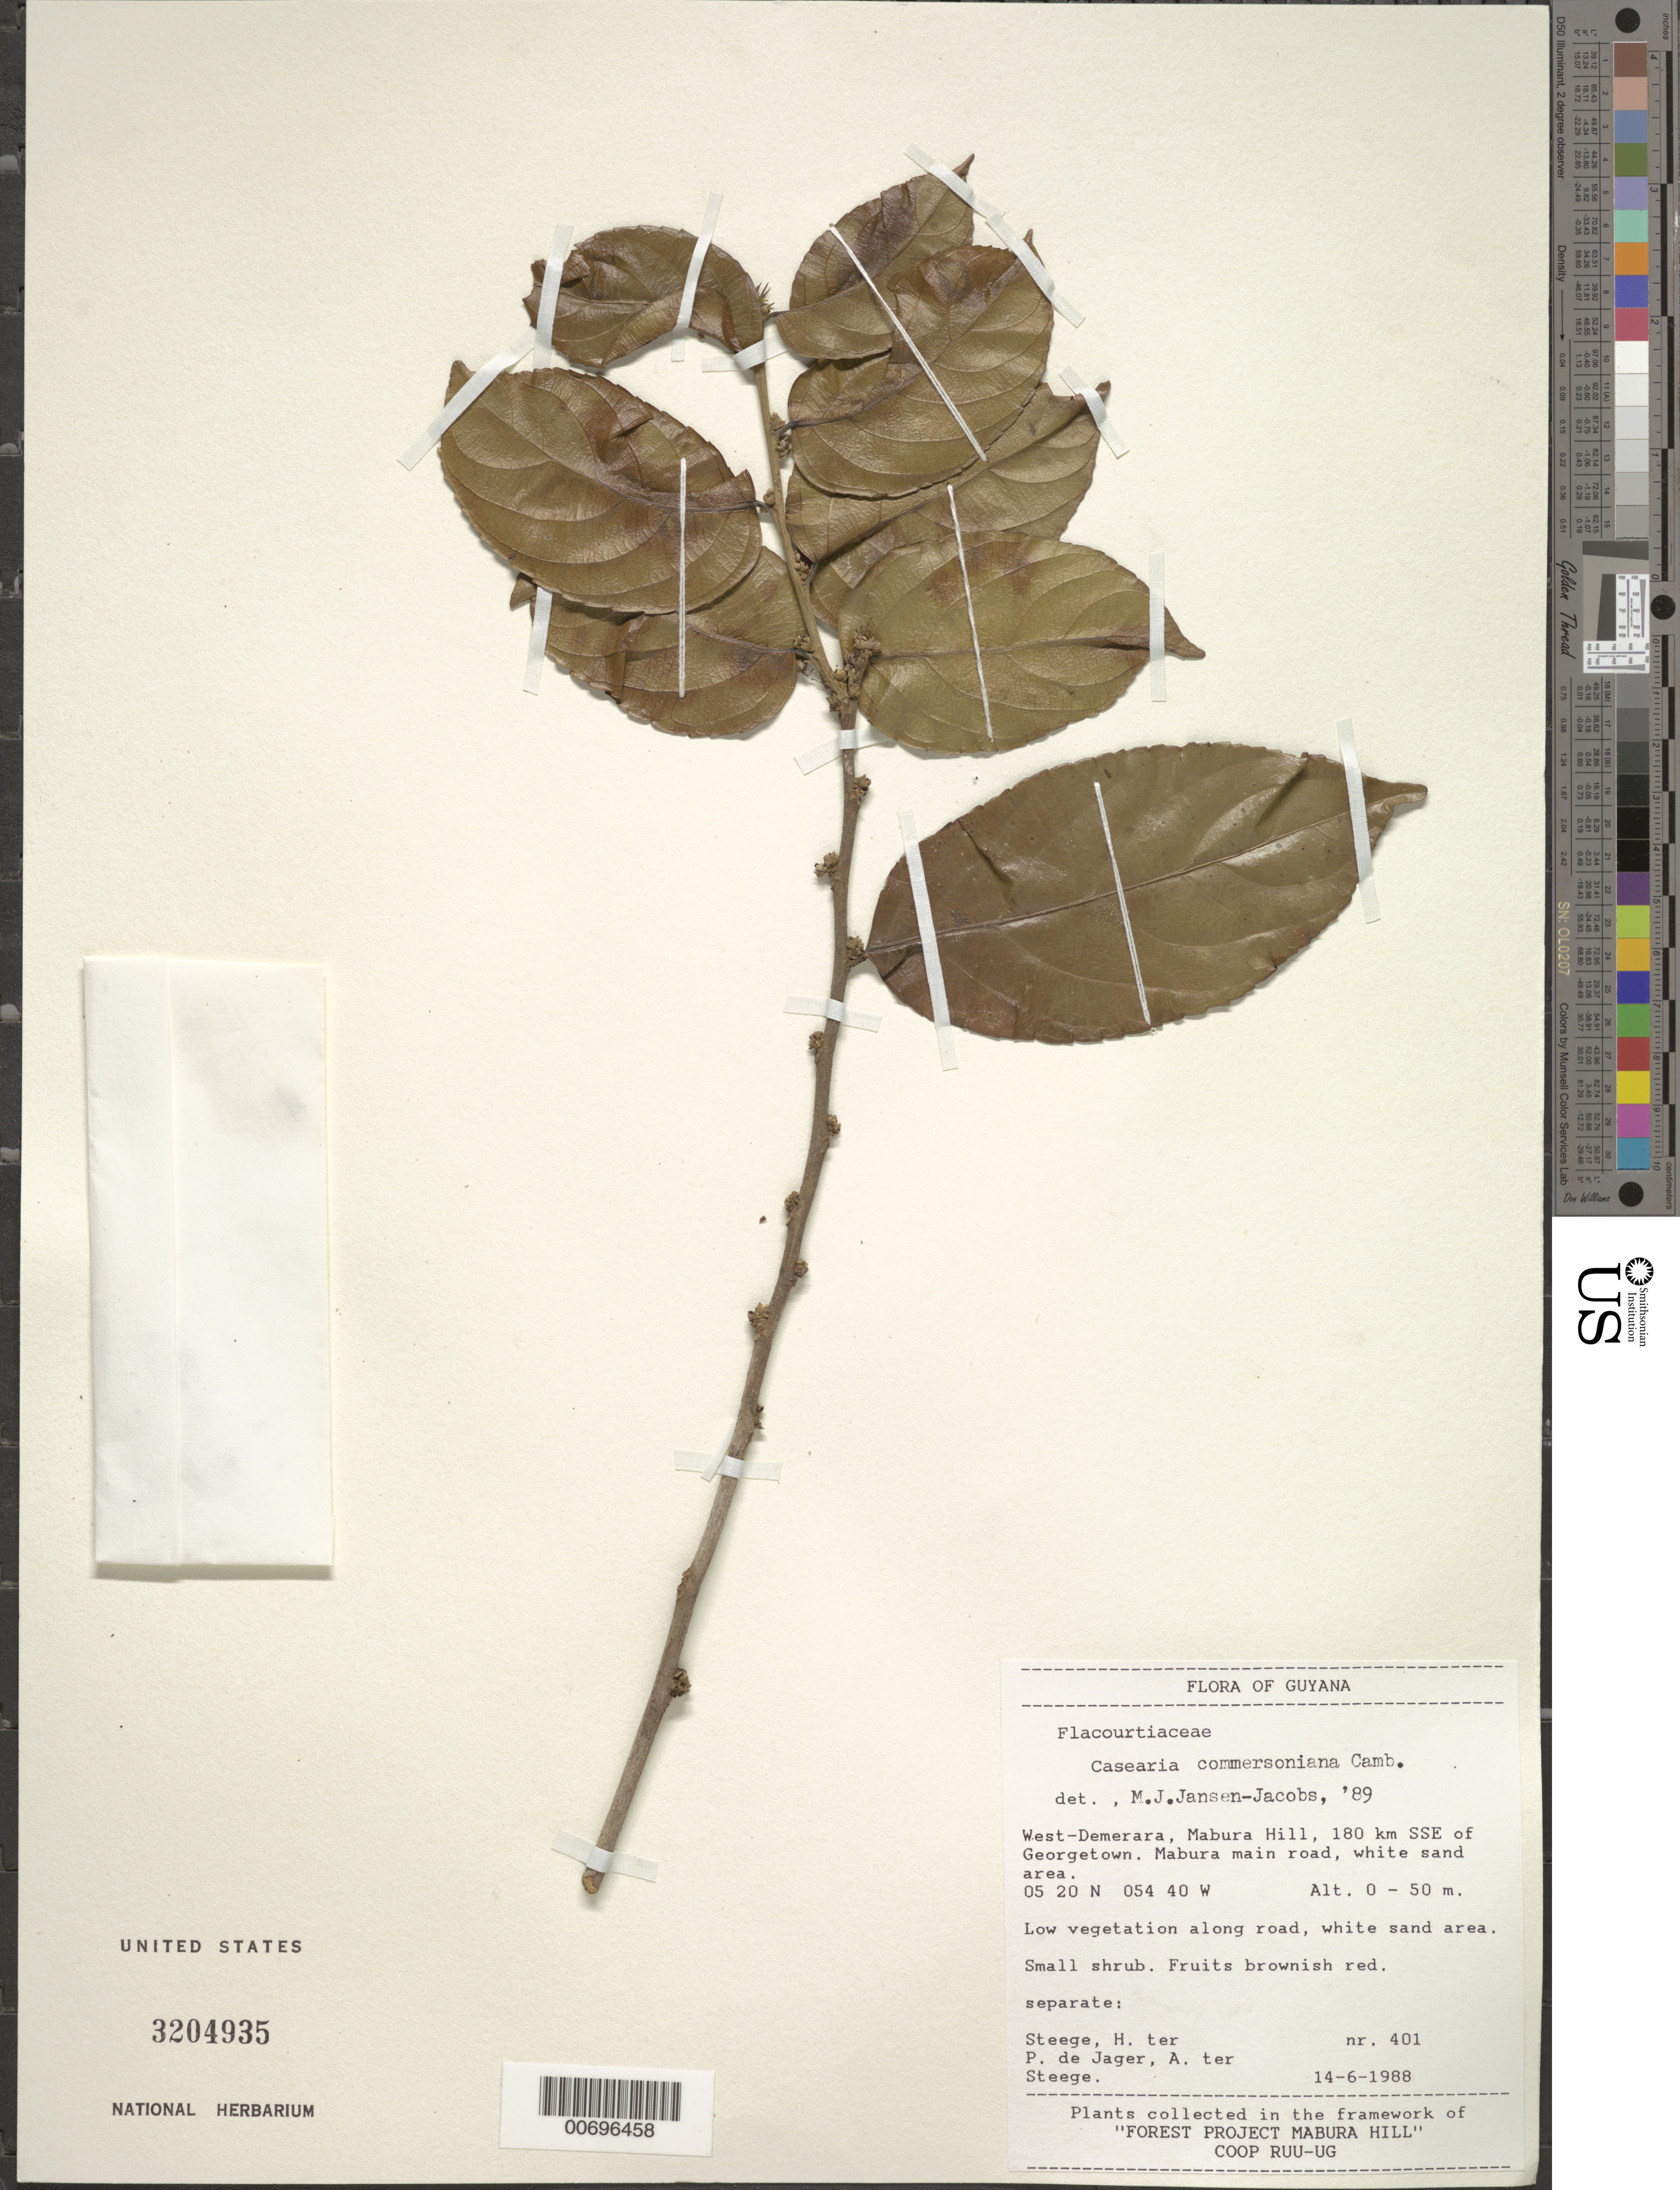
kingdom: Plantae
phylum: Tracheophyta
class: Magnoliopsida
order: Malpighiales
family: Salicaceae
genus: Piparea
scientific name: Piparea dentata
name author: Aubl.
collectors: H. ter Steege, P. De Jager & H. ter Steege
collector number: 401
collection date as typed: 14-Jun-88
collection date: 1988-06-14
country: Guyana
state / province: U. Demerara-Berbice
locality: Mabura Hill, 180 km SSE of Georgetown, Mabura main road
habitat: Low vegetation along road, white sand area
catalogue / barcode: US 3204935